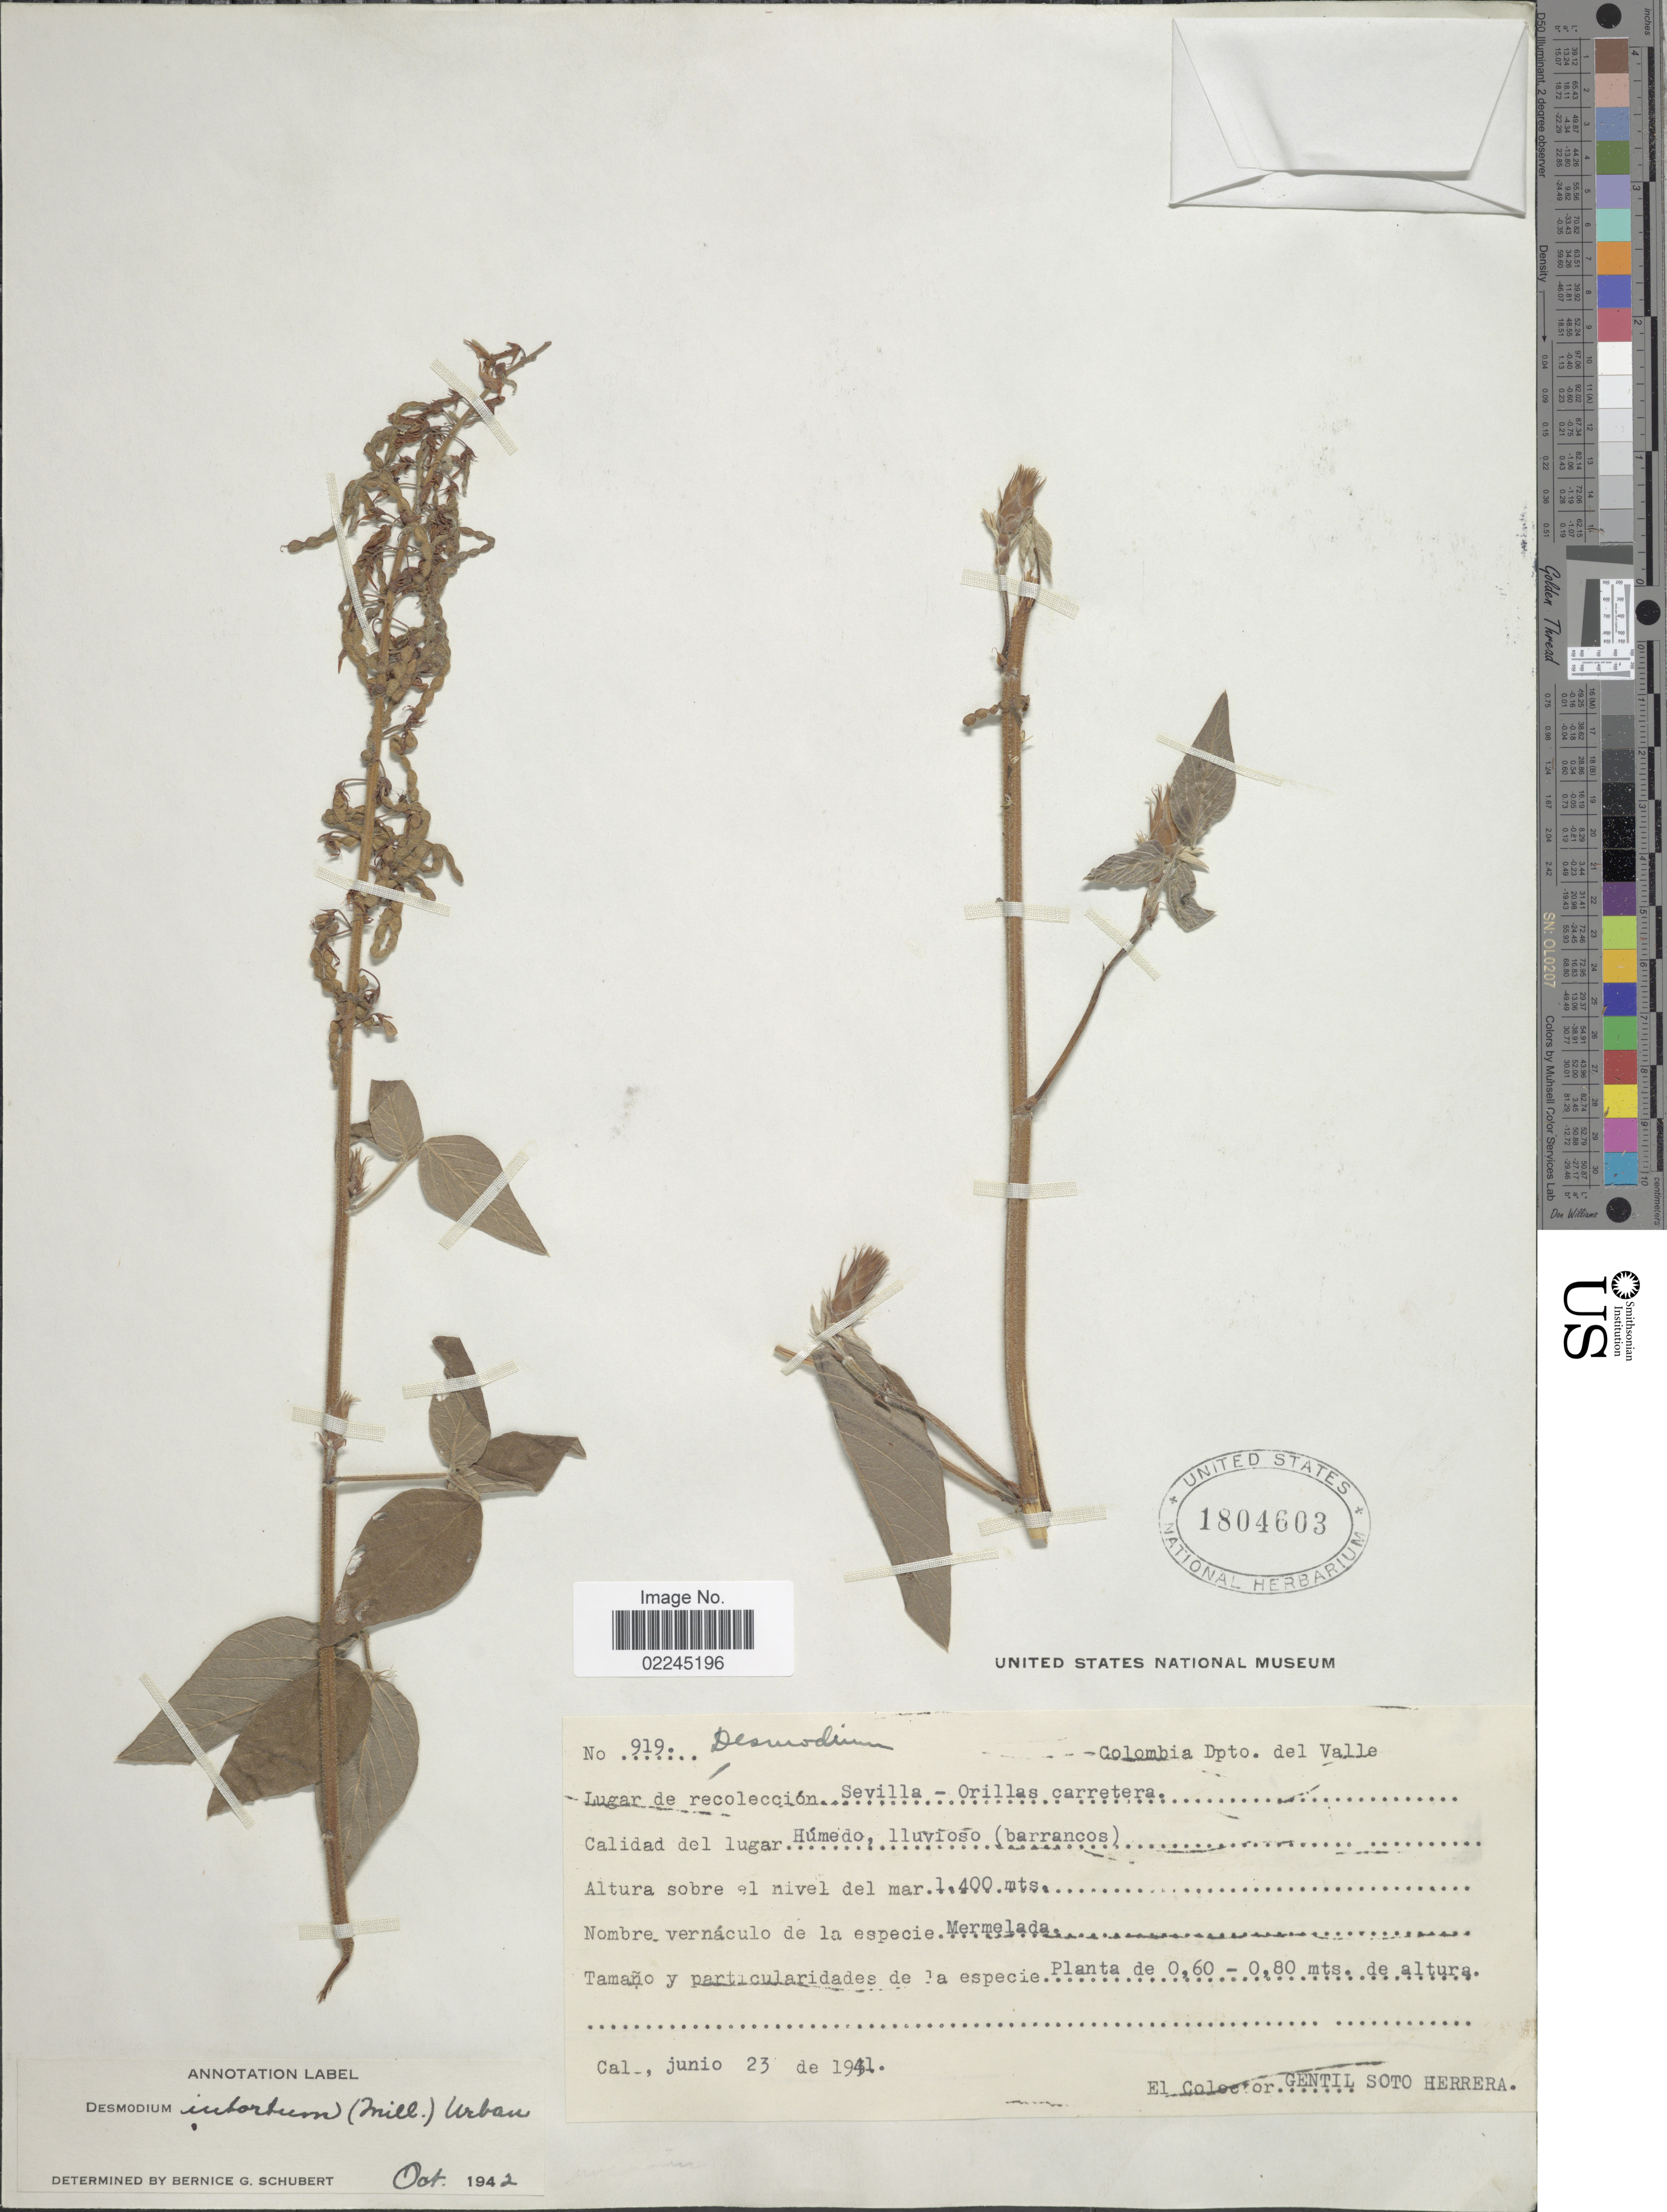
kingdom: Plantae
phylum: Tracheophyta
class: Magnoliopsida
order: Fabales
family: Fabaceae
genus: Desmodium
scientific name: Desmodium intortum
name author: (Mill.) Urb.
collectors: G. Soto Herrera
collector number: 919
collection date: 1941-06-23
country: Colombia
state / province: Valle del Cauca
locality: Colombia. Dpto. del Valle. Sevilla - Orillas carretera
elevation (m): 1400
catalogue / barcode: US 1804603